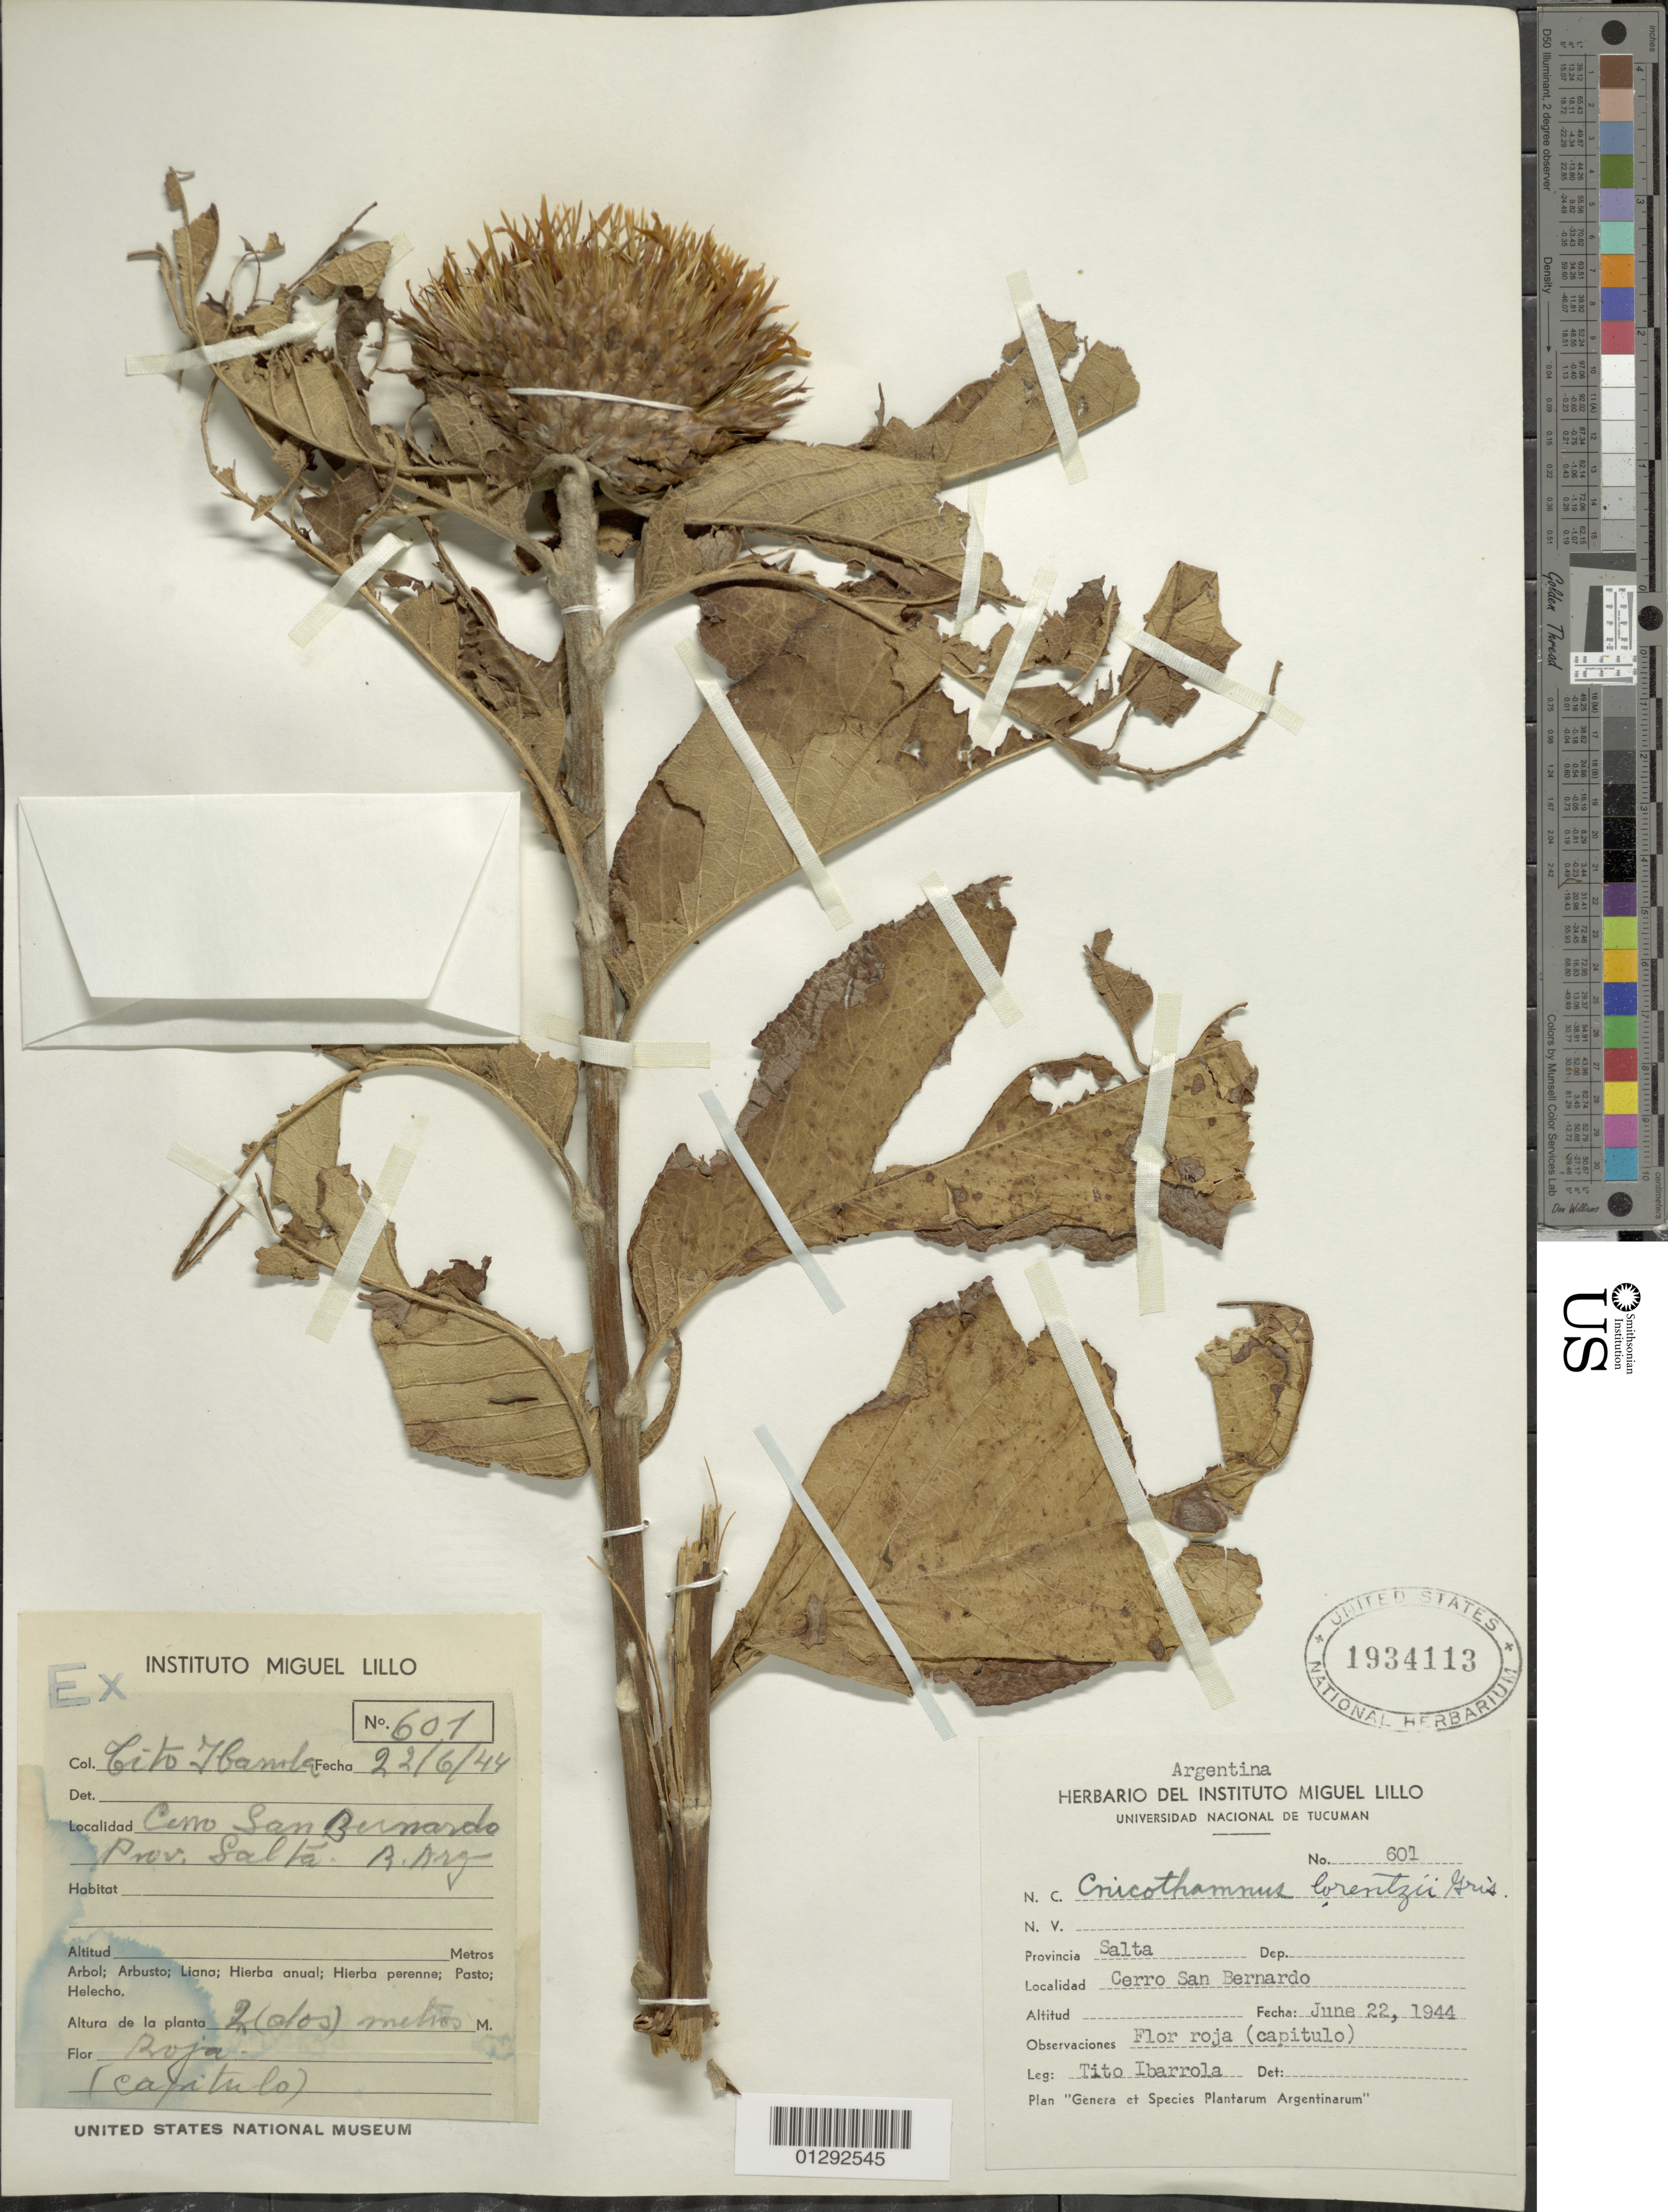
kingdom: Plantae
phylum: Tracheophyta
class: Magnoliopsida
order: Asterales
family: Asteraceae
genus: Cnicothamnus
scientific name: Cnicothamnus lorentzii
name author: Griseb.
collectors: T. Ibarrola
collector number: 601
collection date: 1944-06-22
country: Argentina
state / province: Salta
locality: Cerro San Bernardo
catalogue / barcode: US 1934113